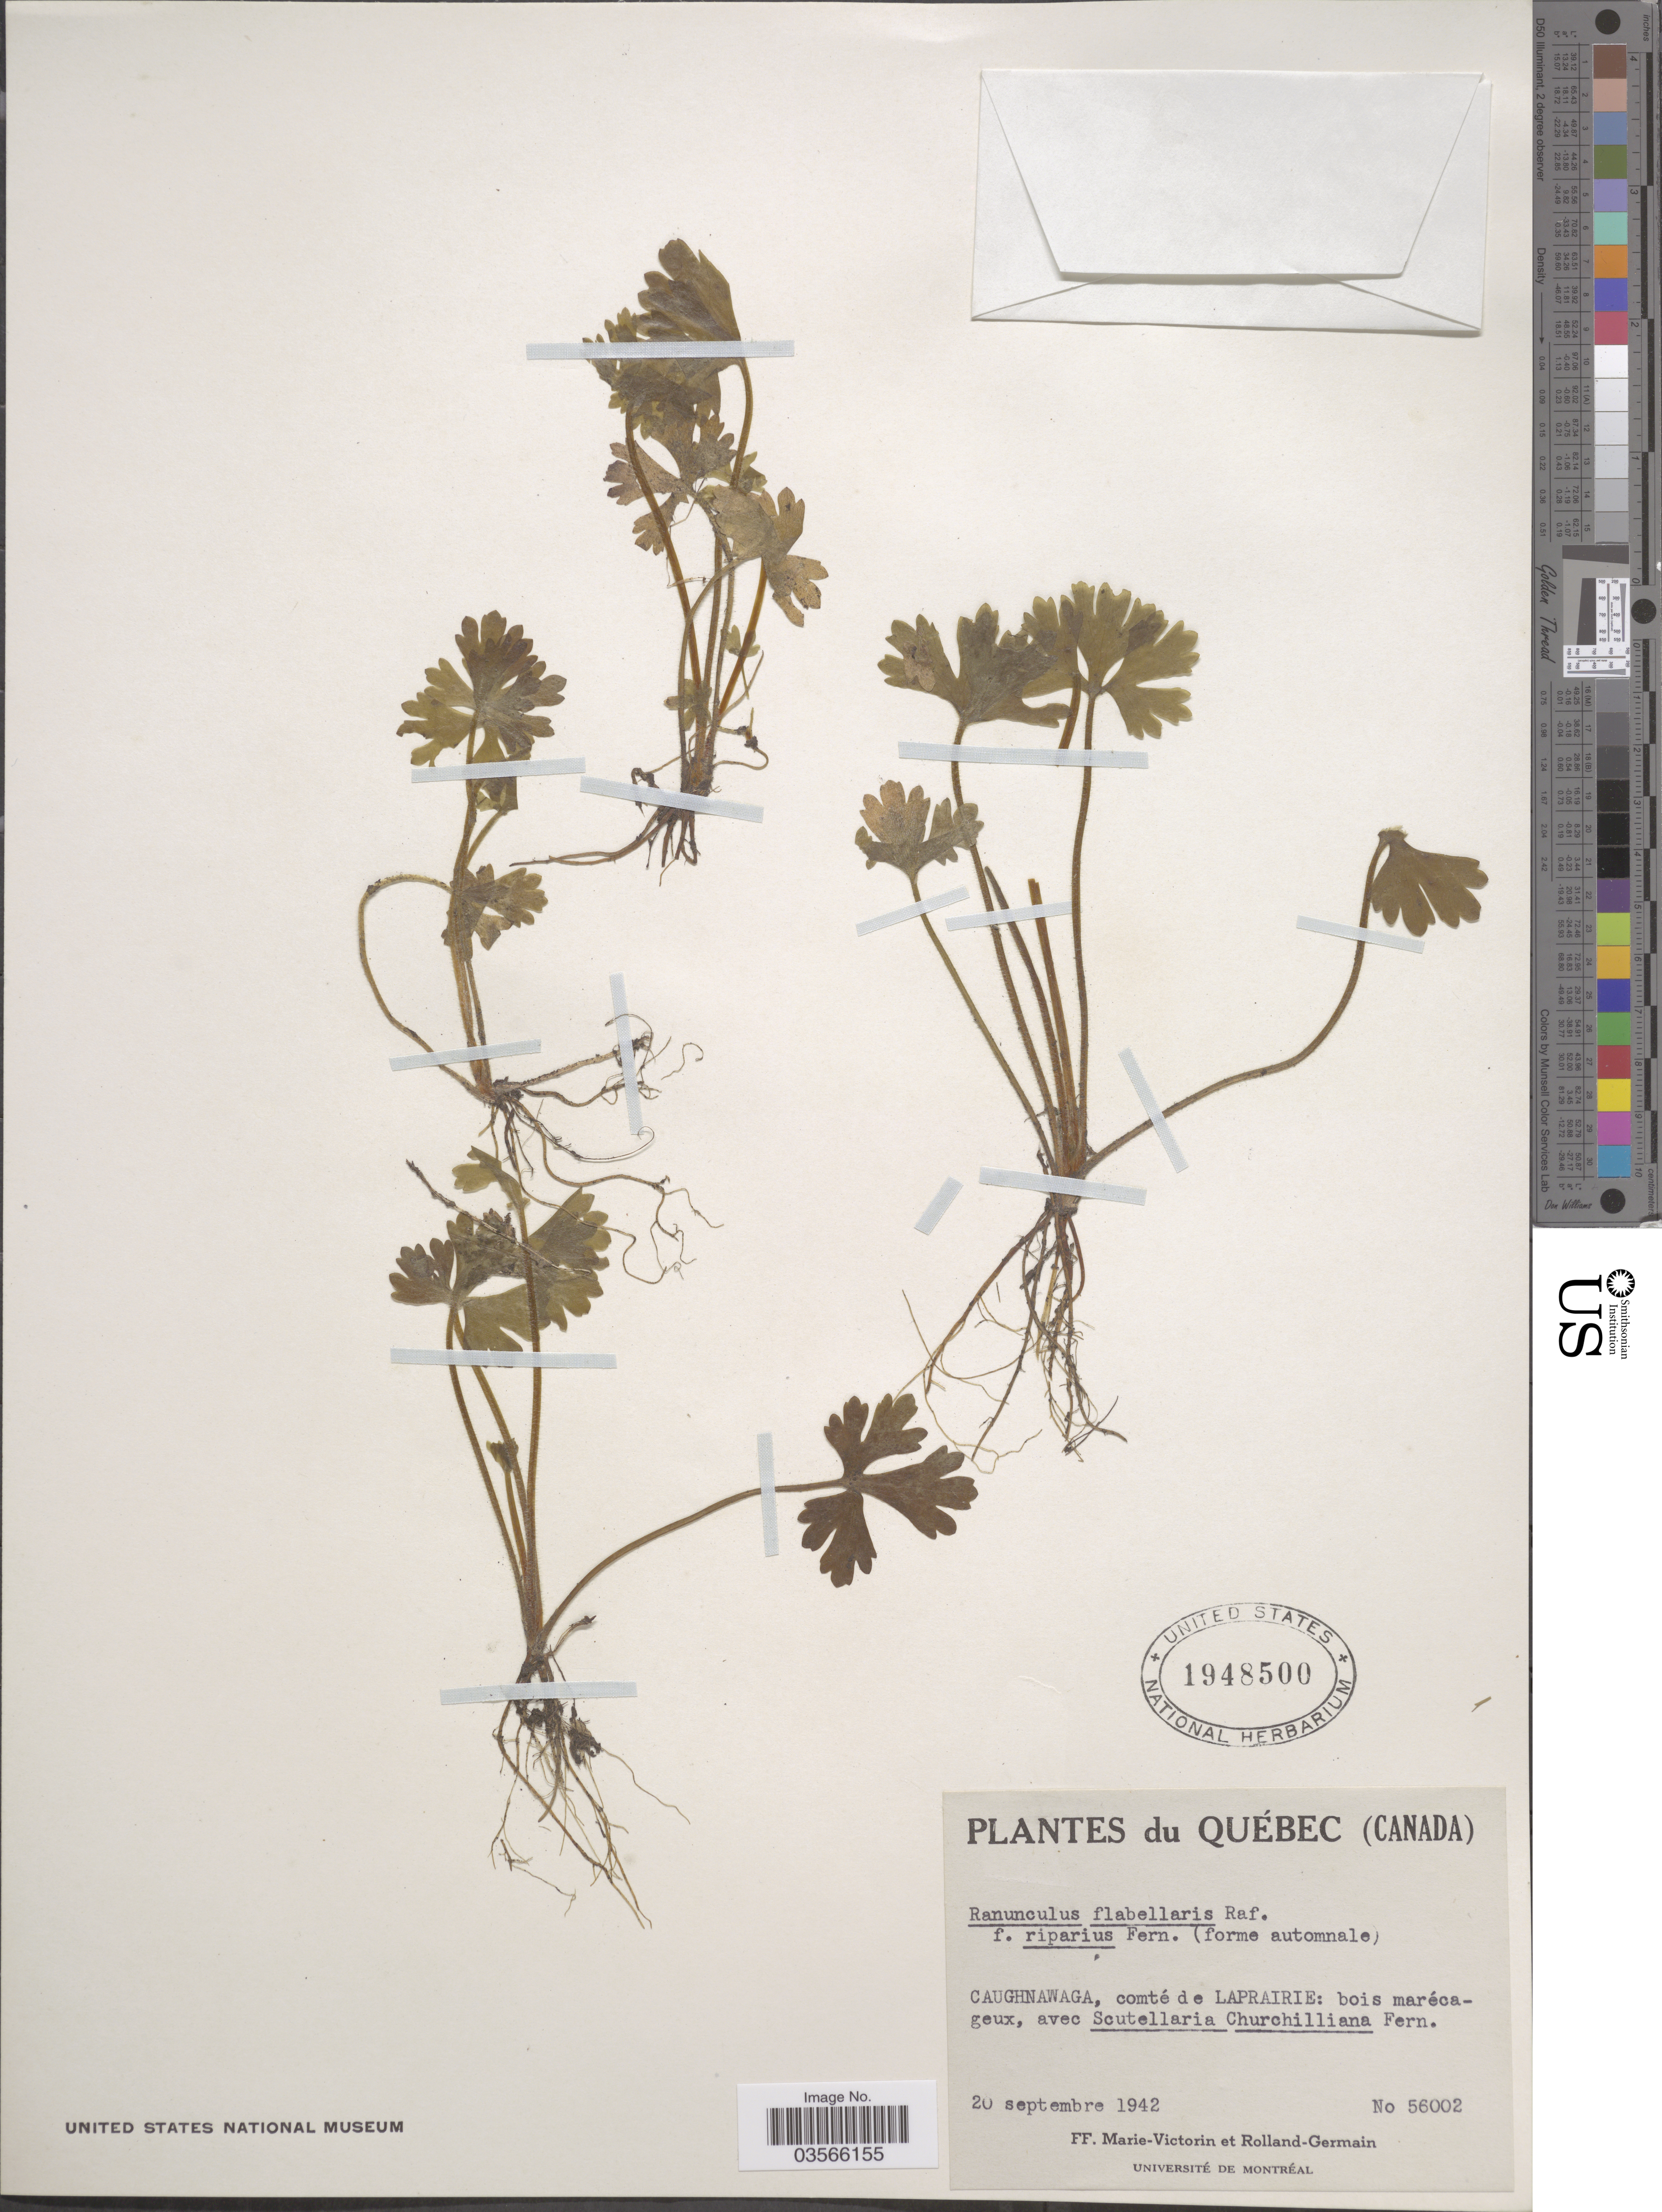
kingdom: Plantae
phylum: Tracheophyta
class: Magnoliopsida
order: Ranunculales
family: Ranunculaceae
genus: Ranunculus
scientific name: Ranunculus flabellaris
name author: Raf.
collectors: F. Marie-Victorin & Rolland-Germain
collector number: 56002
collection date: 1942-09-20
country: Canada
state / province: Quebec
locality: Caughnawaga, comté de Laprairie.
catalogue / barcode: US 1948500